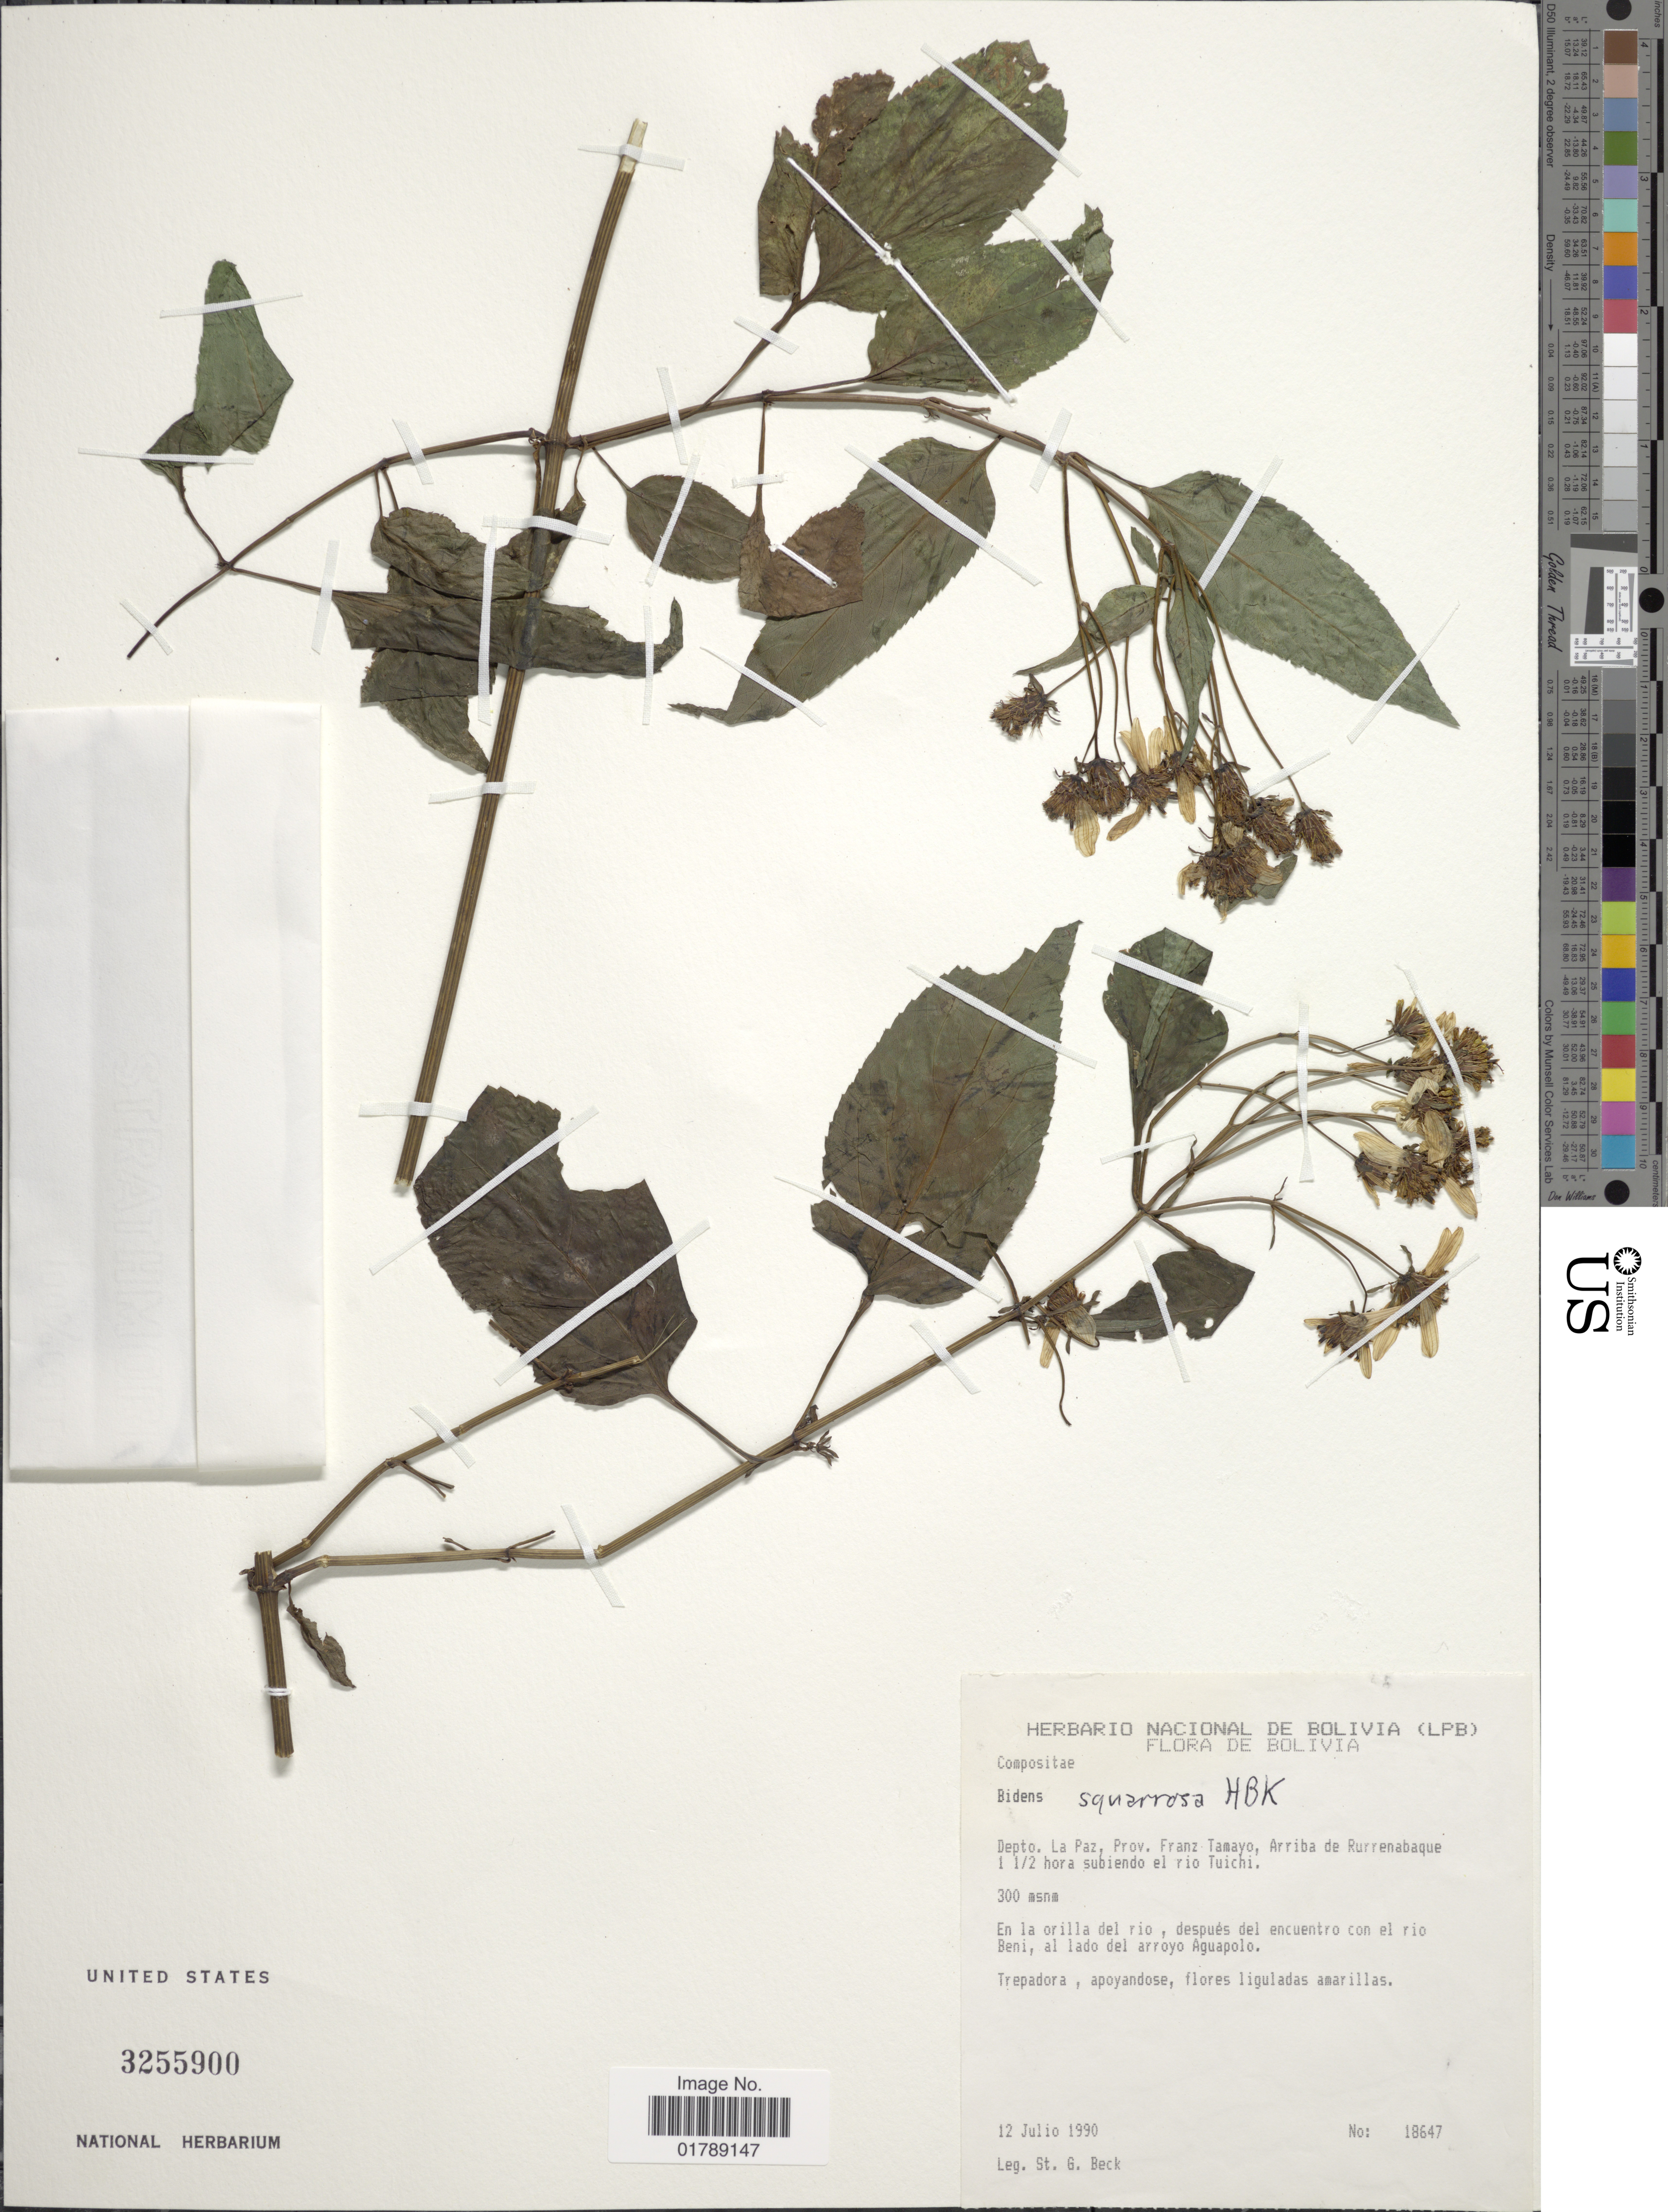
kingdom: Plantae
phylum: Tracheophyta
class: Magnoliopsida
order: Asterales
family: Asteraceae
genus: Bidens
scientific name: Bidens squarrosa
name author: Kunth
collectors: S. G. Beck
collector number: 18647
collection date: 1990-07-12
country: Bolivia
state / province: La Paz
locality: Prov. Franz Tamayo, Arriba de Rurrenabaque 1 1/2 hora subiendo el rio Tuichi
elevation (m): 300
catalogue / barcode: US 3255900